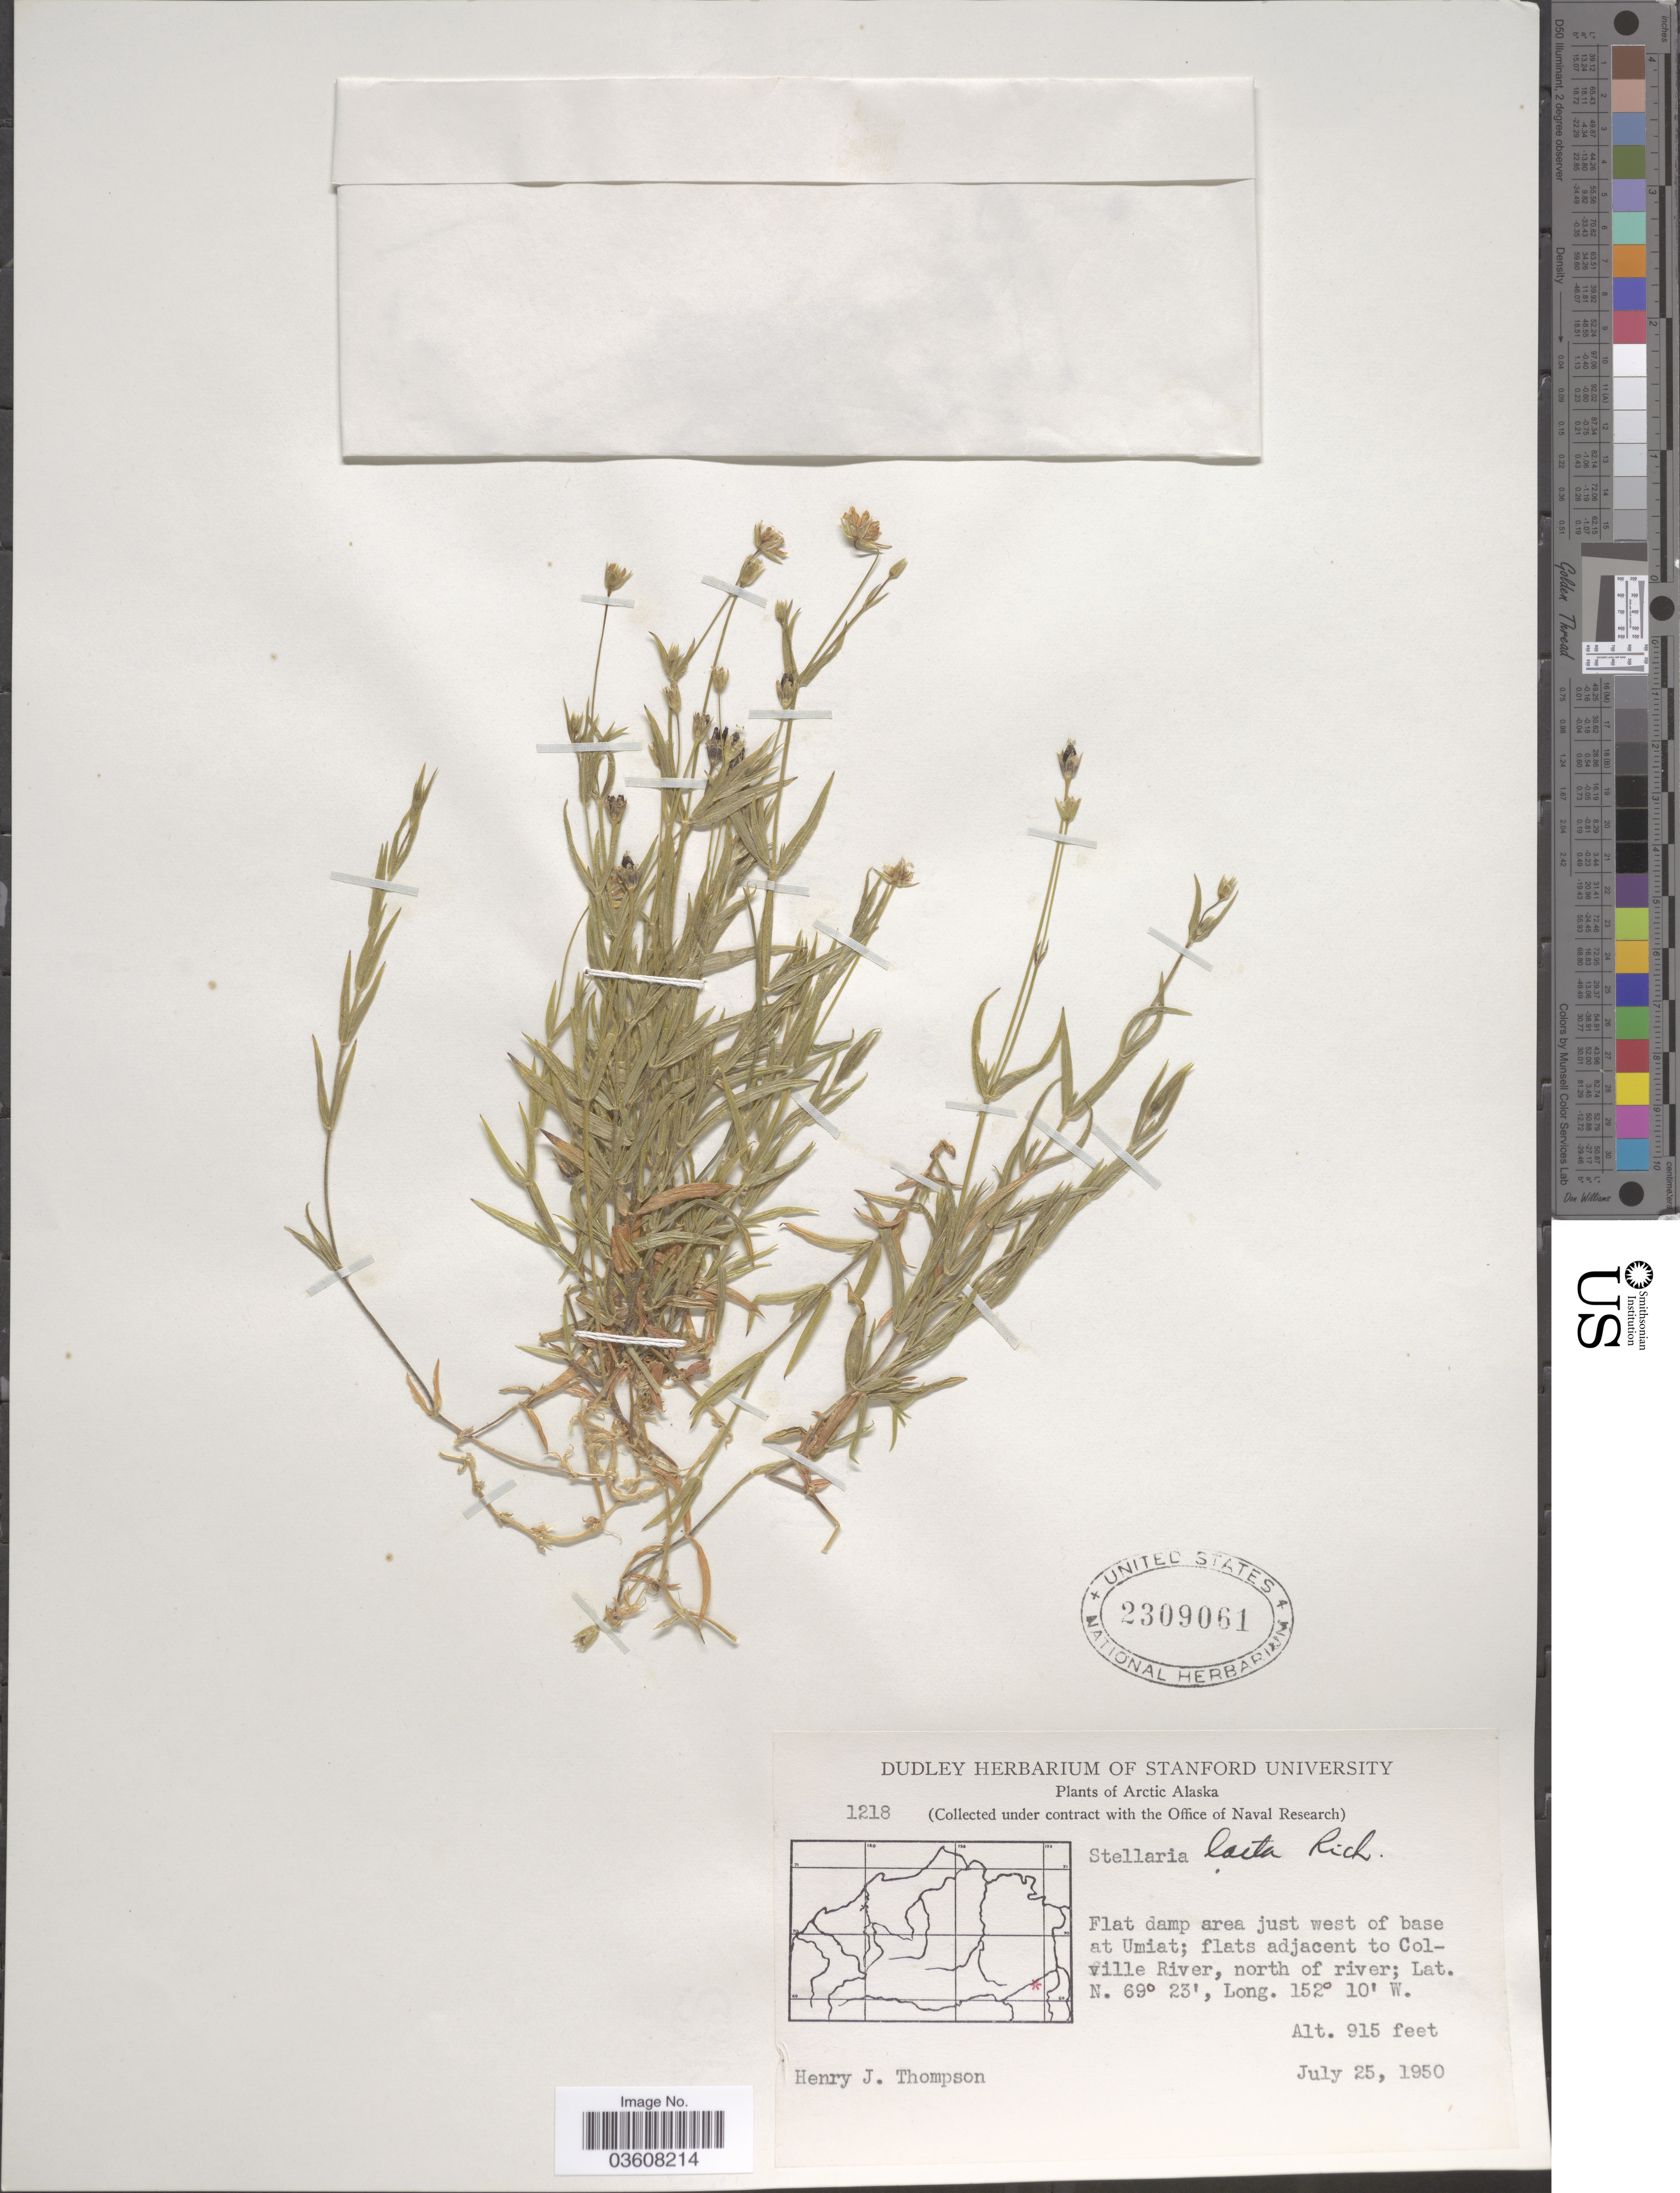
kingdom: Plantae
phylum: Tracheophyta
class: Magnoliopsida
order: Caryophyllales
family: Caryophyllaceae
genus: Stellaria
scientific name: Stellaria laeta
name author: Richards.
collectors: H. J. Thompson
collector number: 1218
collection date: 1950-07-25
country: United States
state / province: Alaska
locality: Arctic Alaska. Flat damp area just west of base at Umiat; flats adjacent to Colville River, north of river.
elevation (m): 279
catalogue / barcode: US 2309061